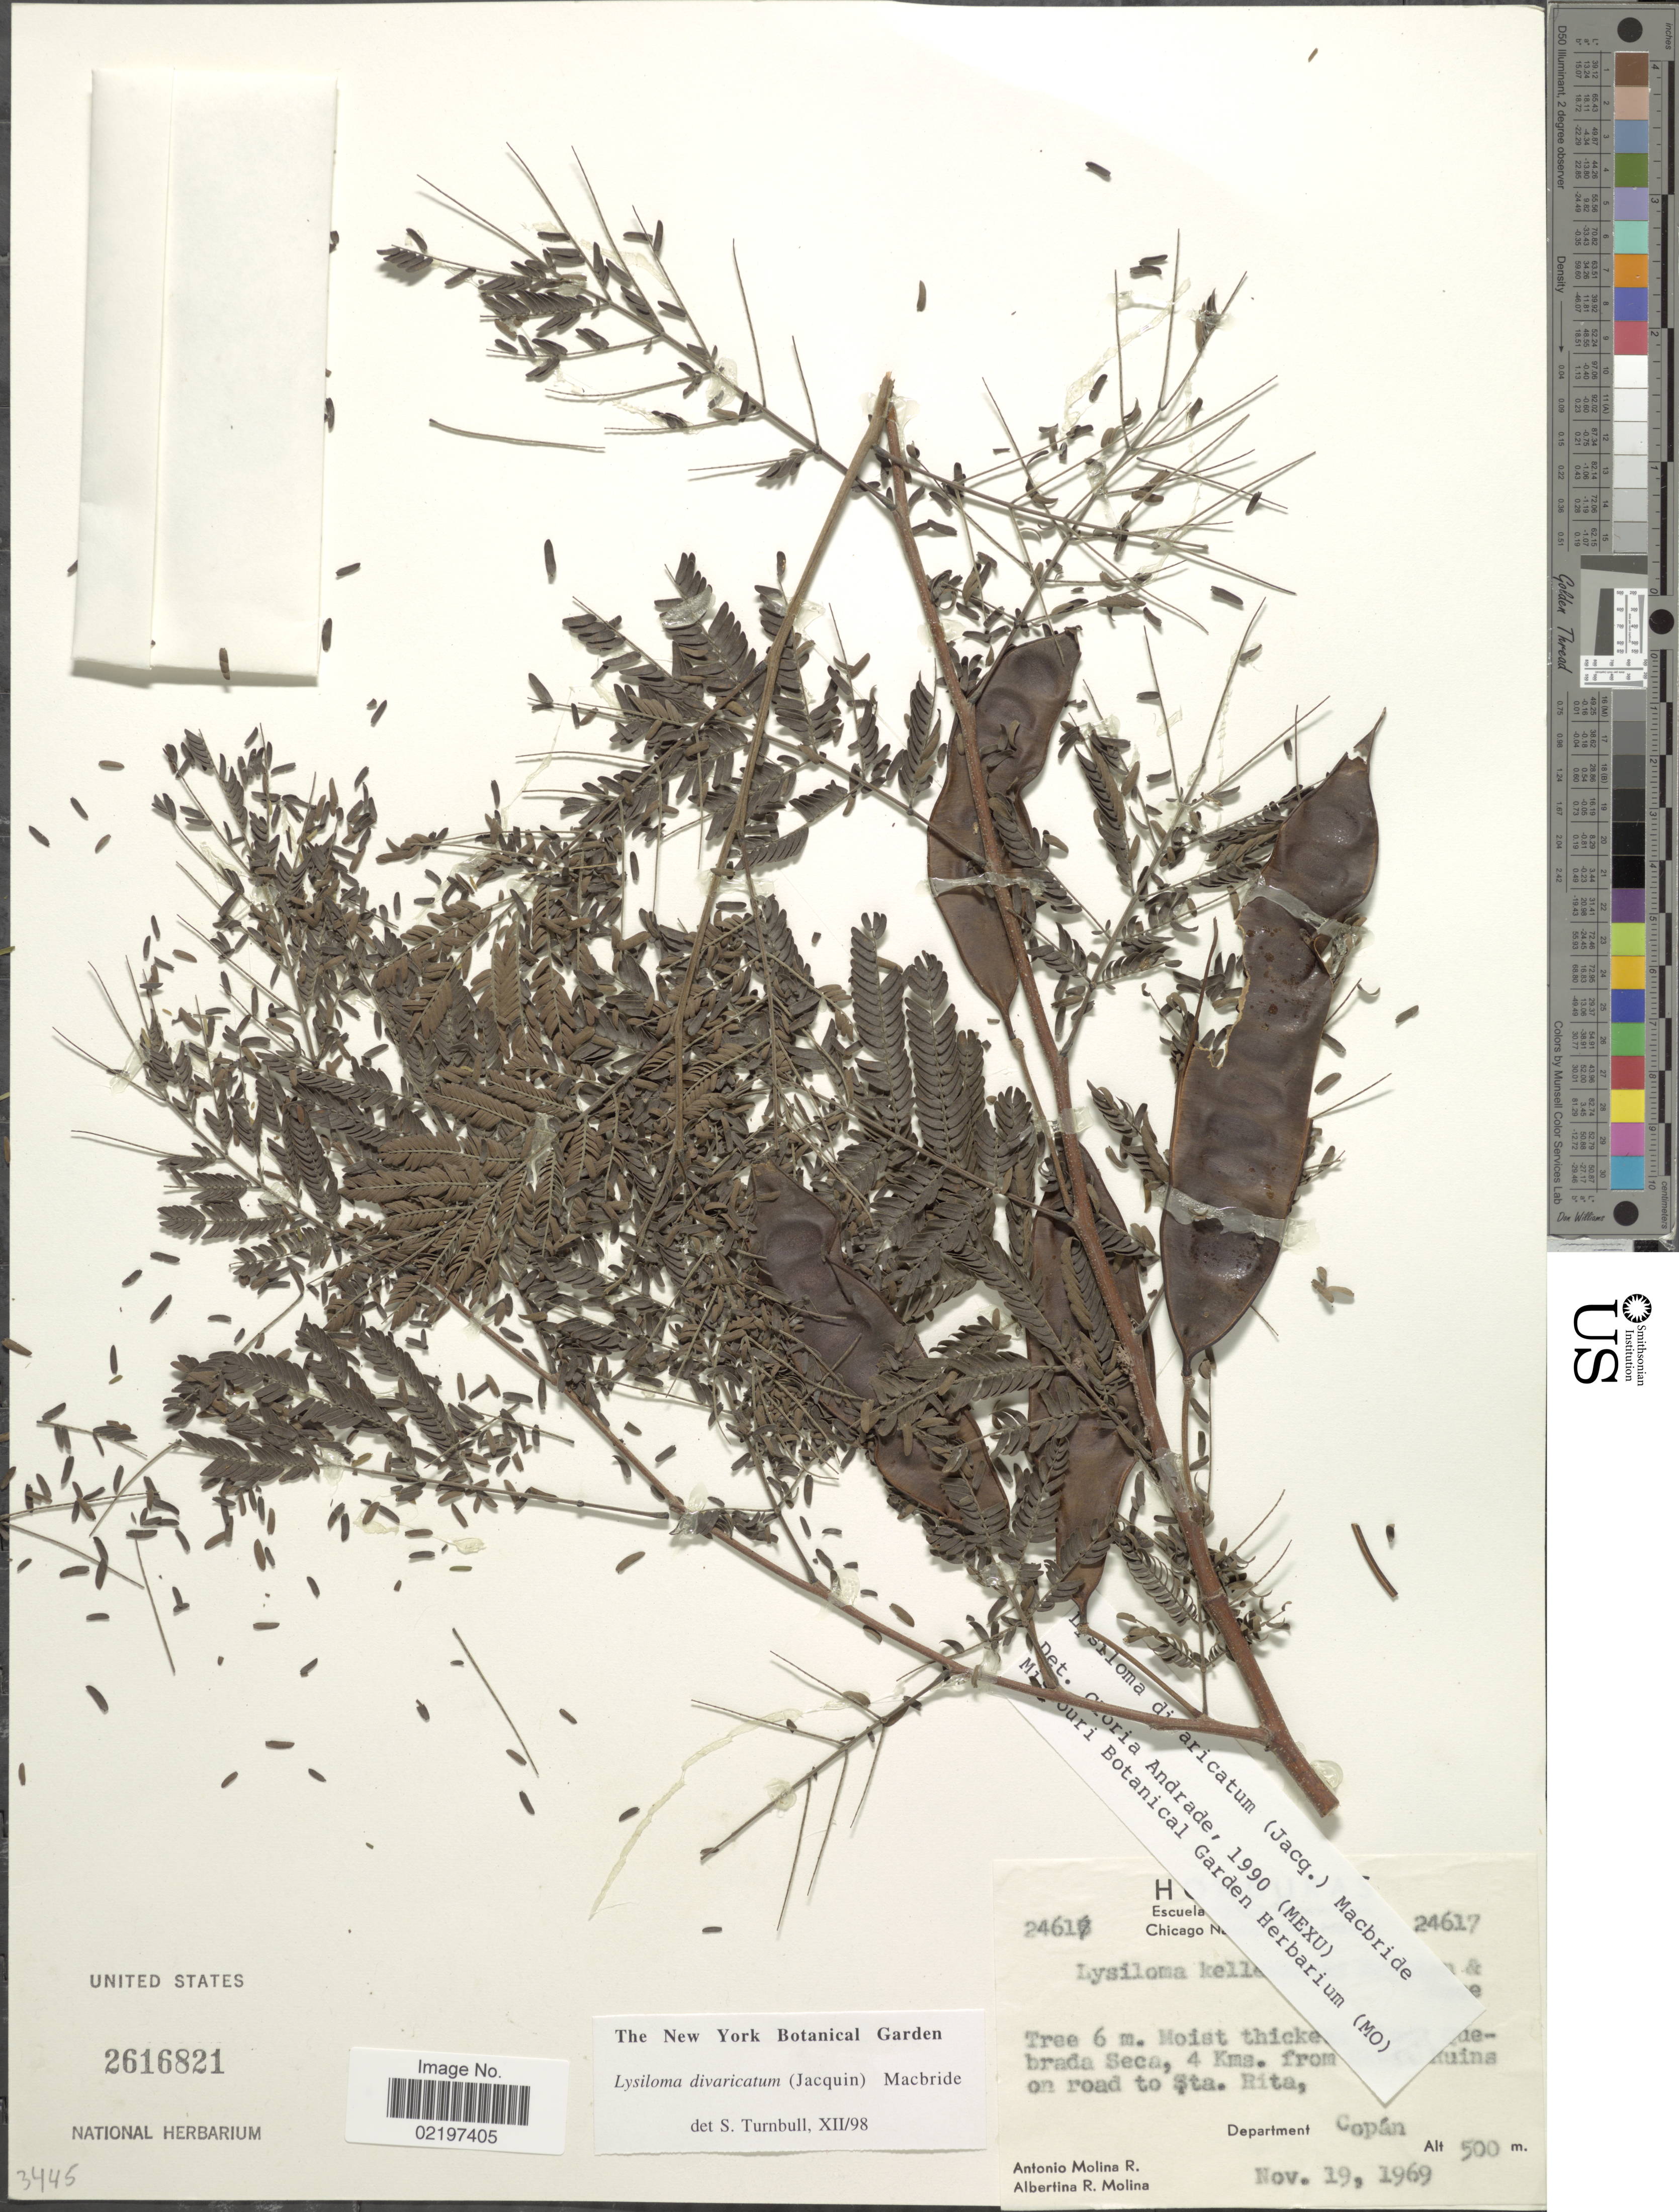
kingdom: Plantae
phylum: Tracheophyta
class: Magnoliopsida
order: Fabales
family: Fabaceae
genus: Lysiloma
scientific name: Lysiloma divaricatum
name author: (Jacq.) J.F. Macbr.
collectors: A. Molina R. & A. R. Molina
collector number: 24617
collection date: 1969-11-19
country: Honduras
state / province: Copán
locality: quebrada Seca, 4 kms. from ruins on road to Sta. Rita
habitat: Moist thicket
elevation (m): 500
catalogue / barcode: US 2616821